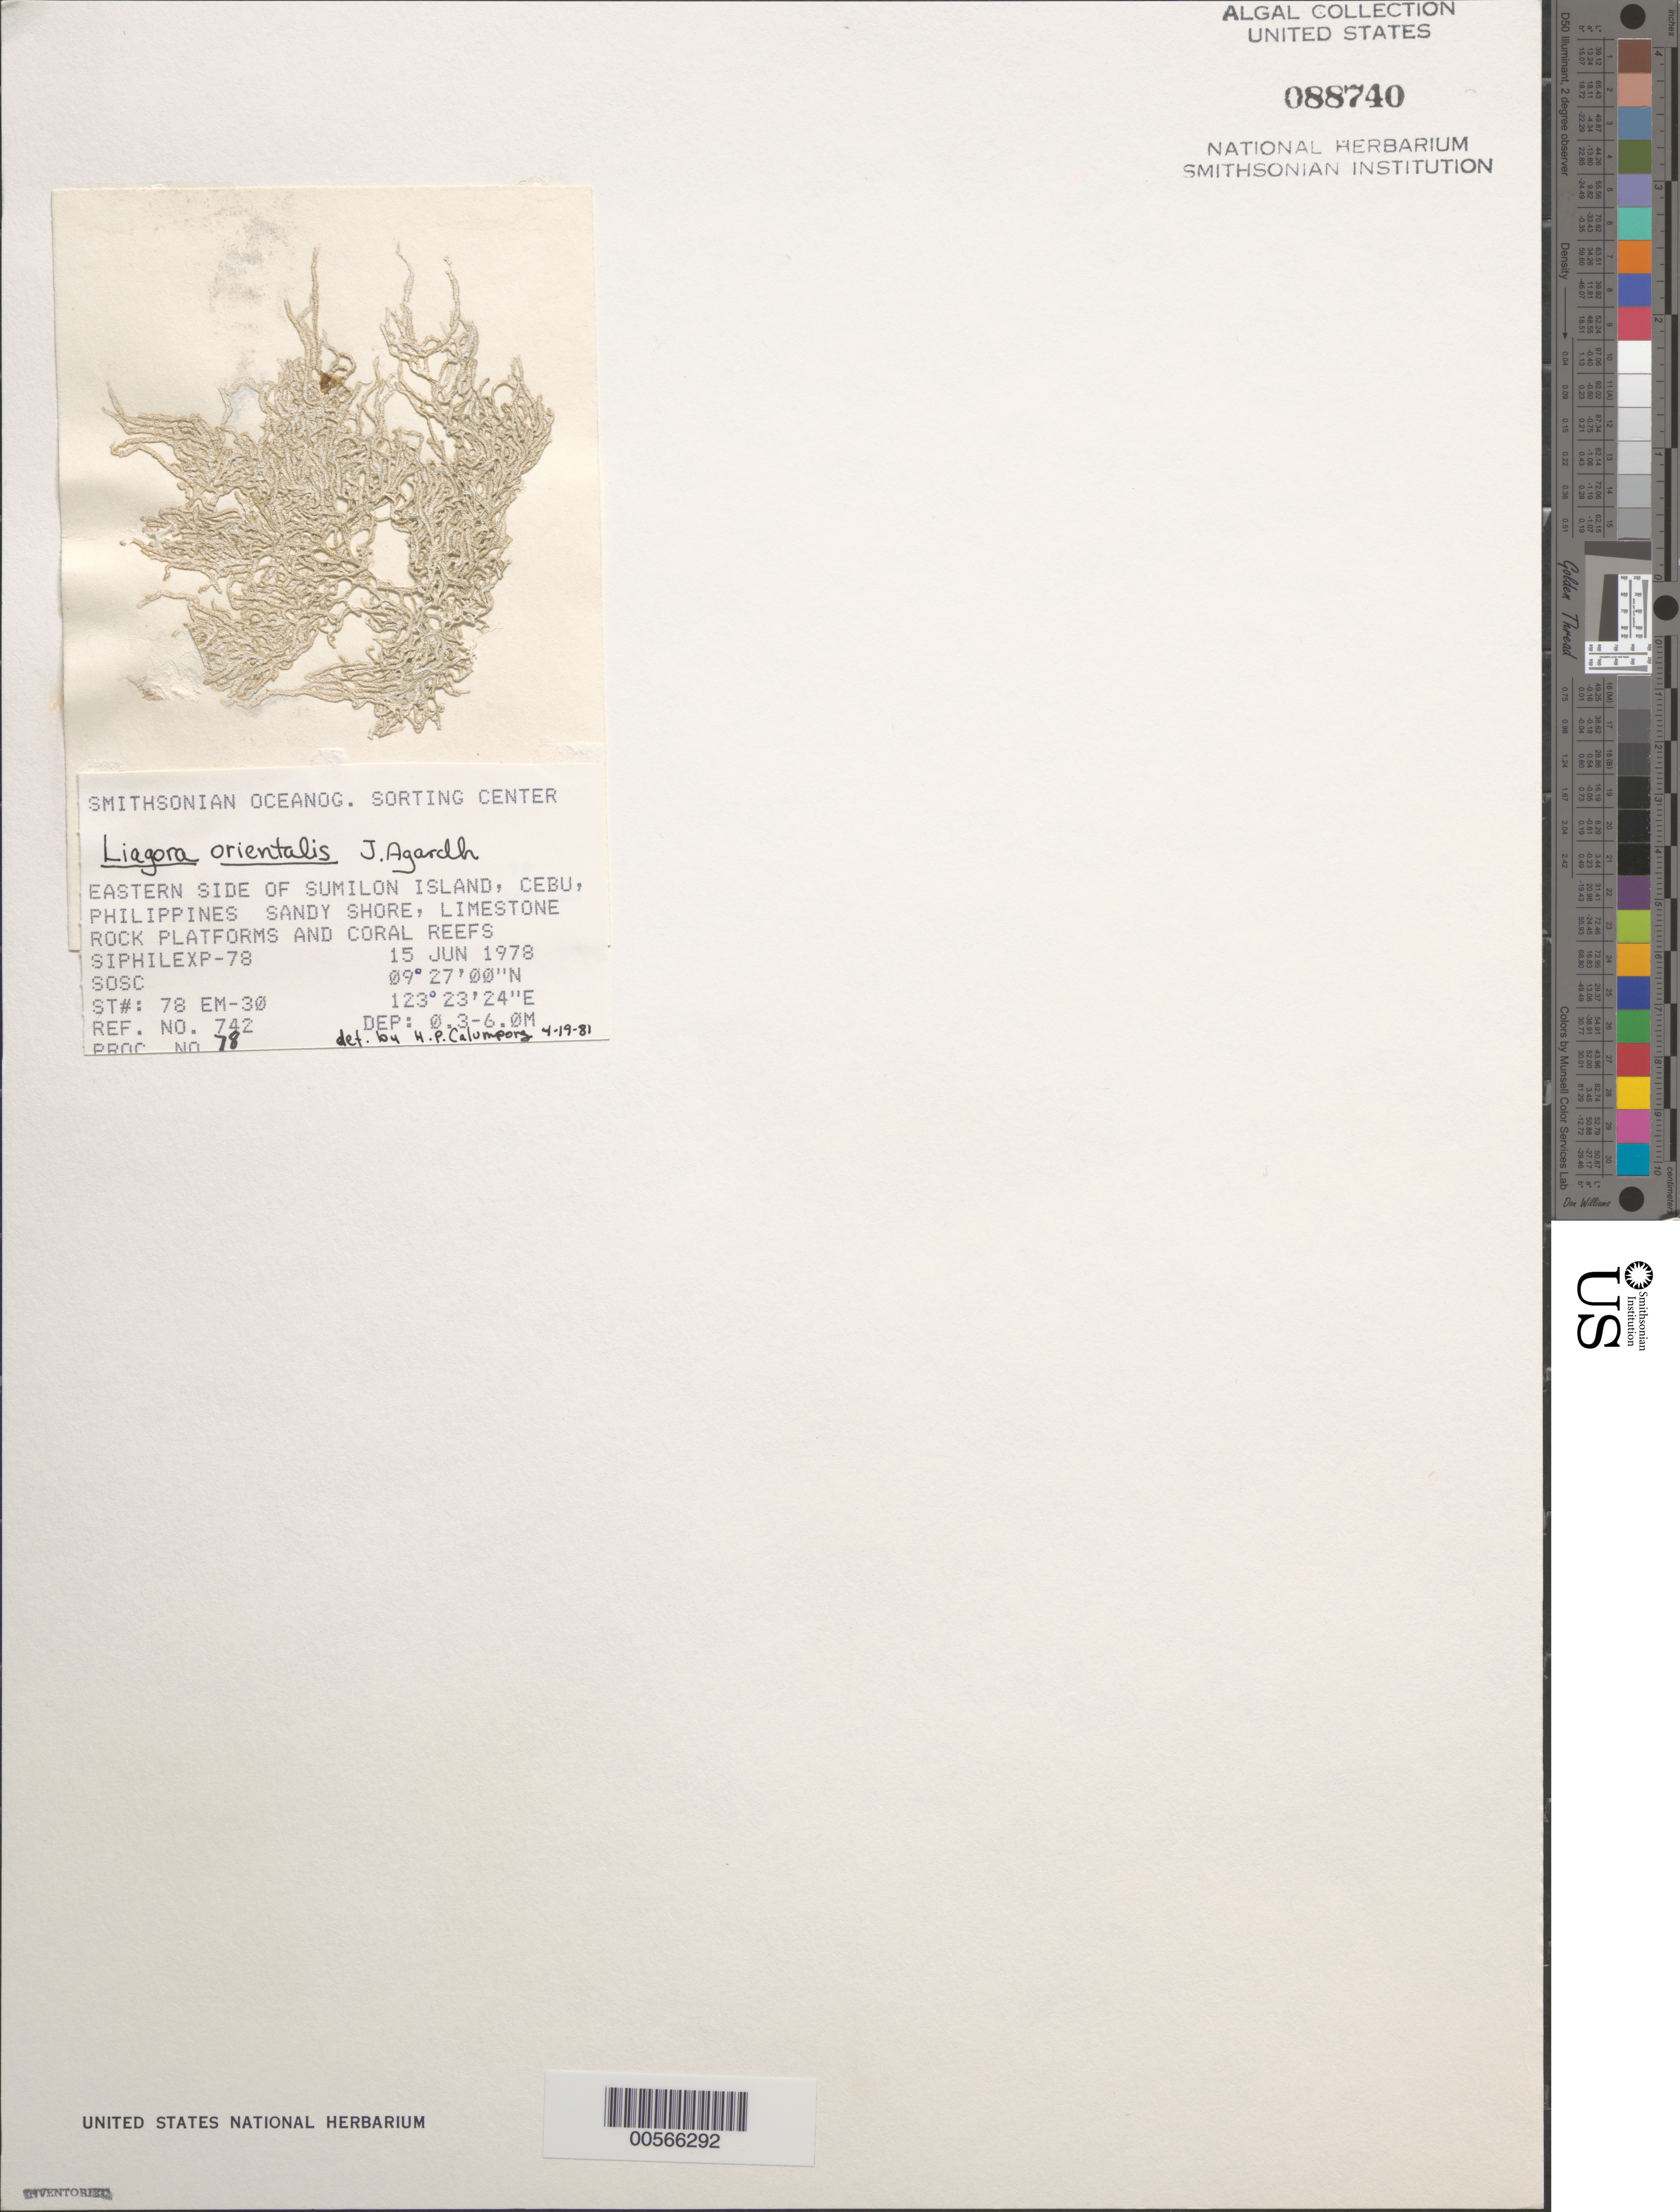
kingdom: Plantae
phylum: Rhodophyta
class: Florideophyceae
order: Nemaliales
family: Liagoraceae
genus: Izziella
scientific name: Izziella orientalis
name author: (J. Agardh) Huisman & Schils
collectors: SOSC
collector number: Station 78 Em-30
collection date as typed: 15 Jun 1978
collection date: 1978-06-15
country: Philippines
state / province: Central Visayas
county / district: Cebu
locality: Sumilon island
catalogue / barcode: US 88740